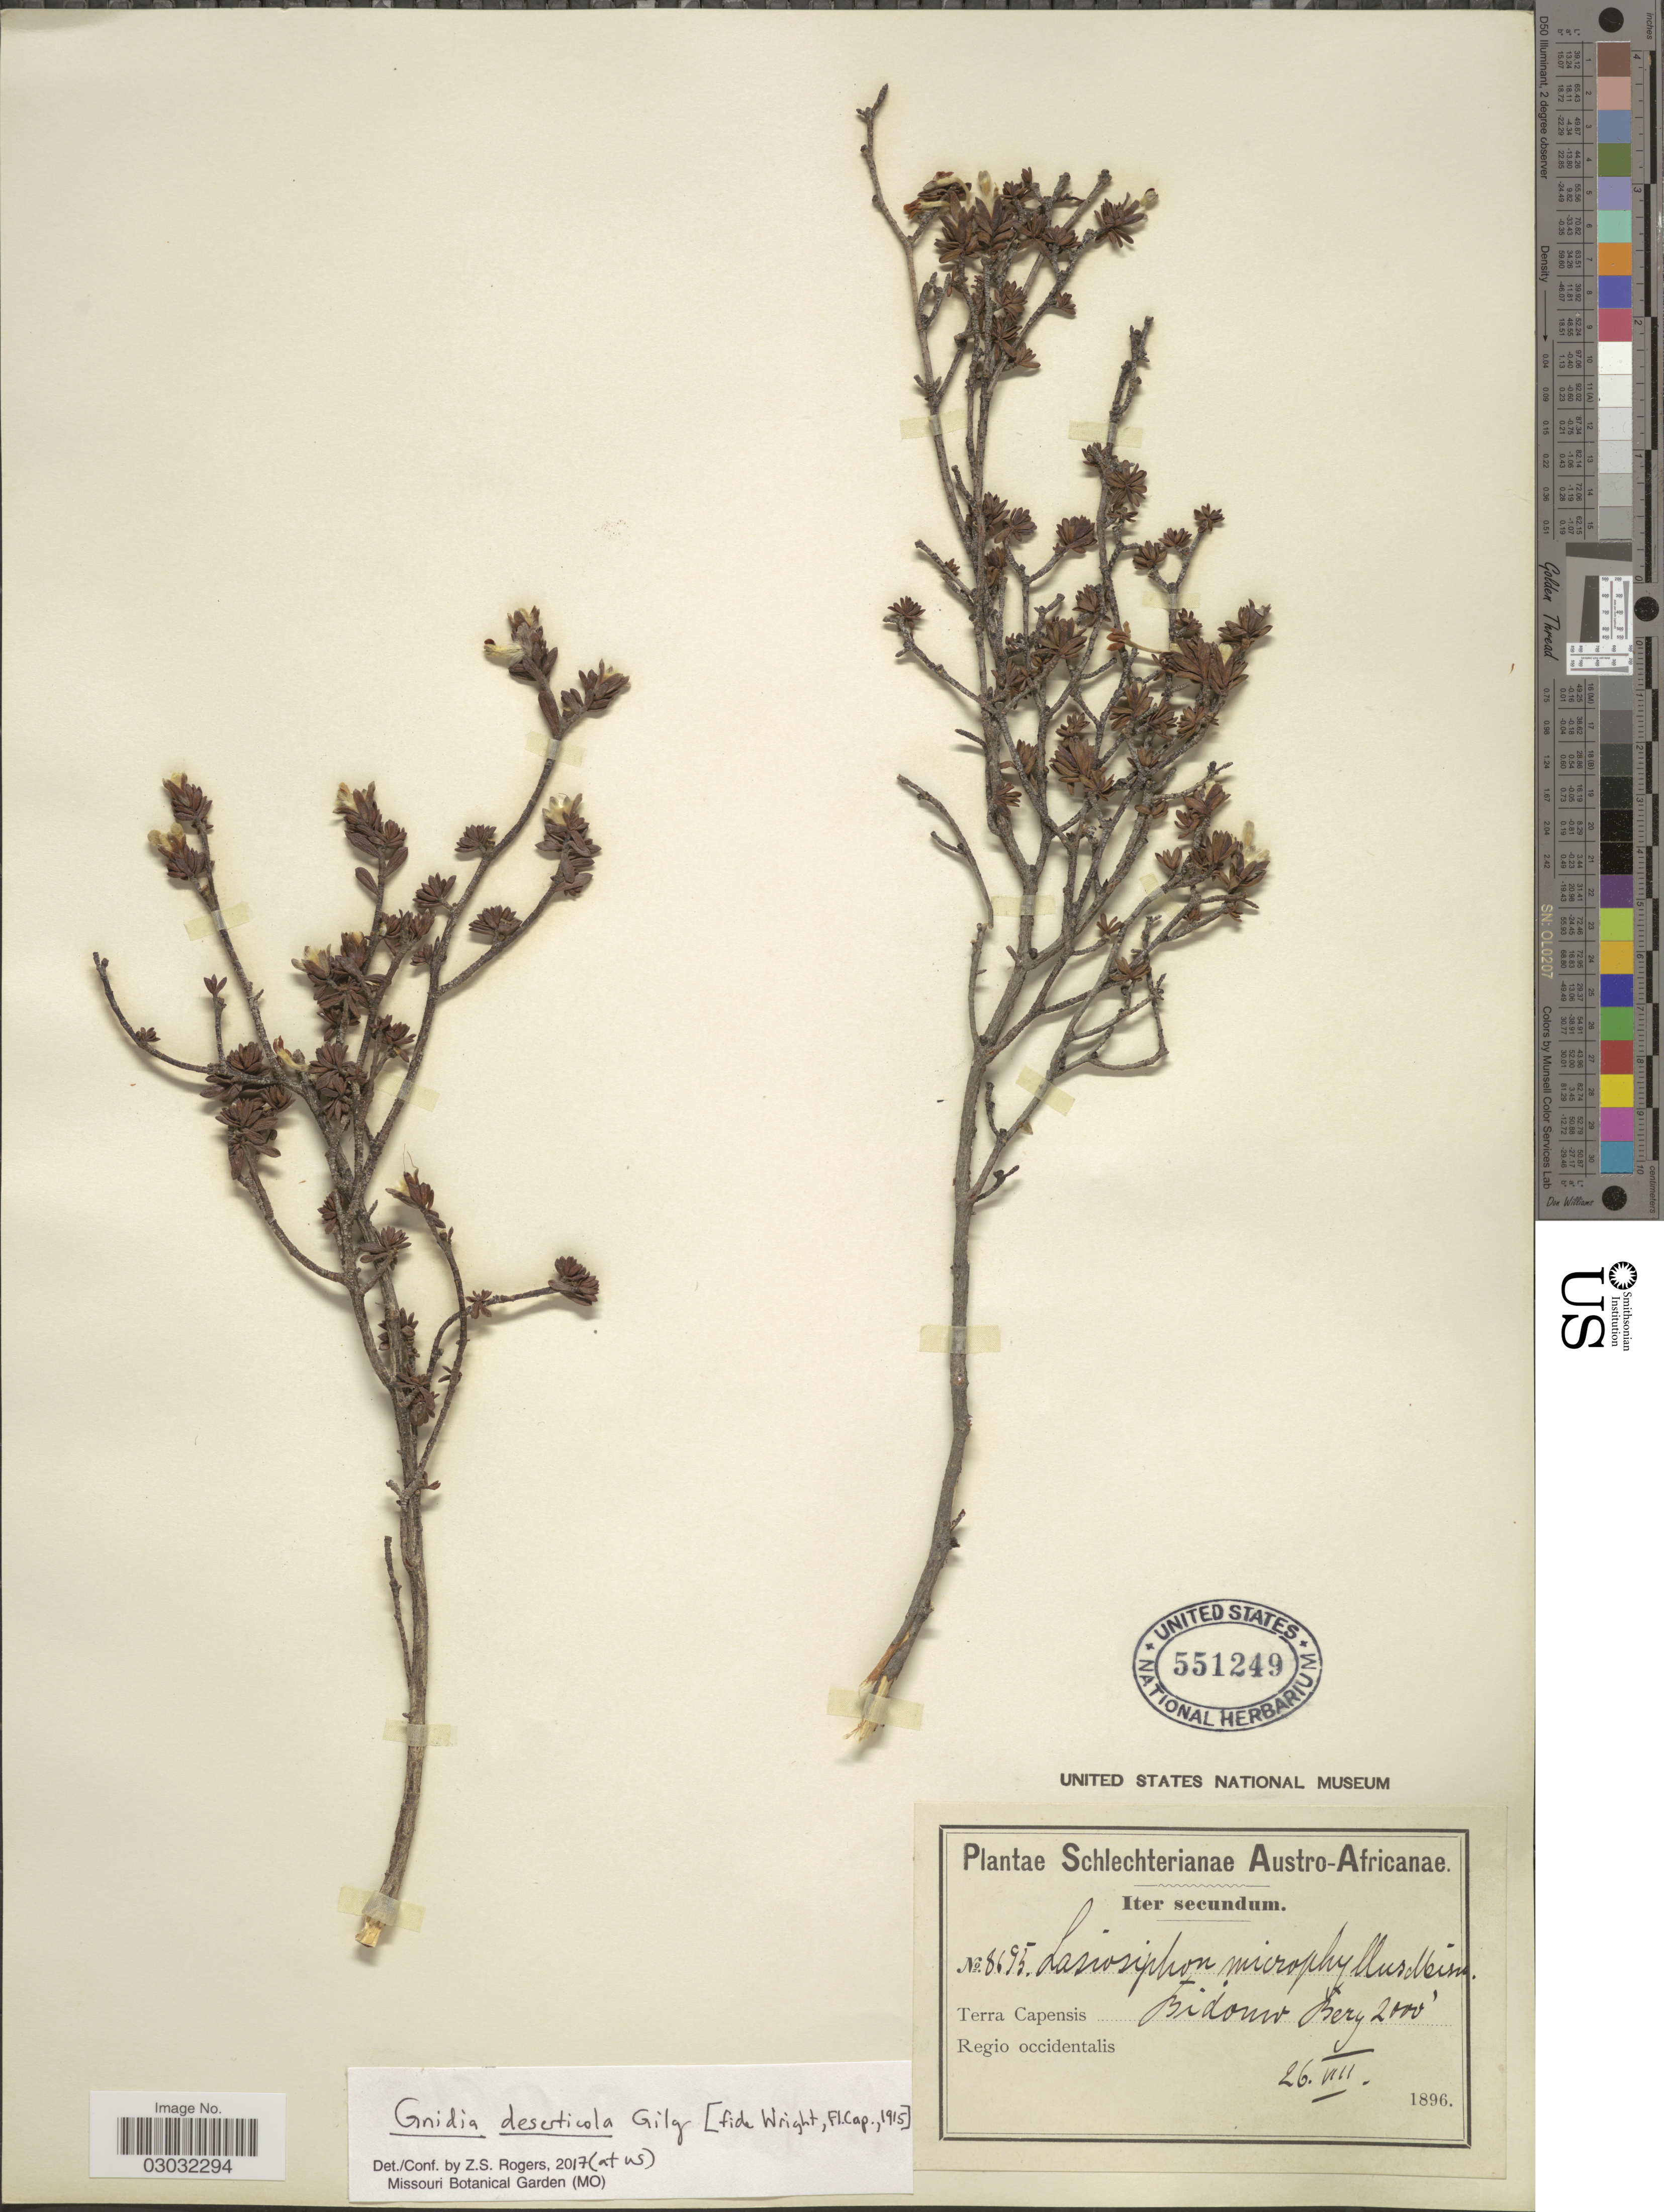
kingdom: Plantae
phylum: Tracheophyta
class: Magnoliopsida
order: Malvales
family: Thymelaeaceae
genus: Lasiosiphon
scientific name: Lasiosiphon deserticola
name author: (Gilg) C.H. Wright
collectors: Schlechter, --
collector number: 8695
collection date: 1896-08-26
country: South Africa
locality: Austro-Africanae. Terra Capensis. Bidouw Berg. Regio occidentalis.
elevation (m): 610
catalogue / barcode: US 551249